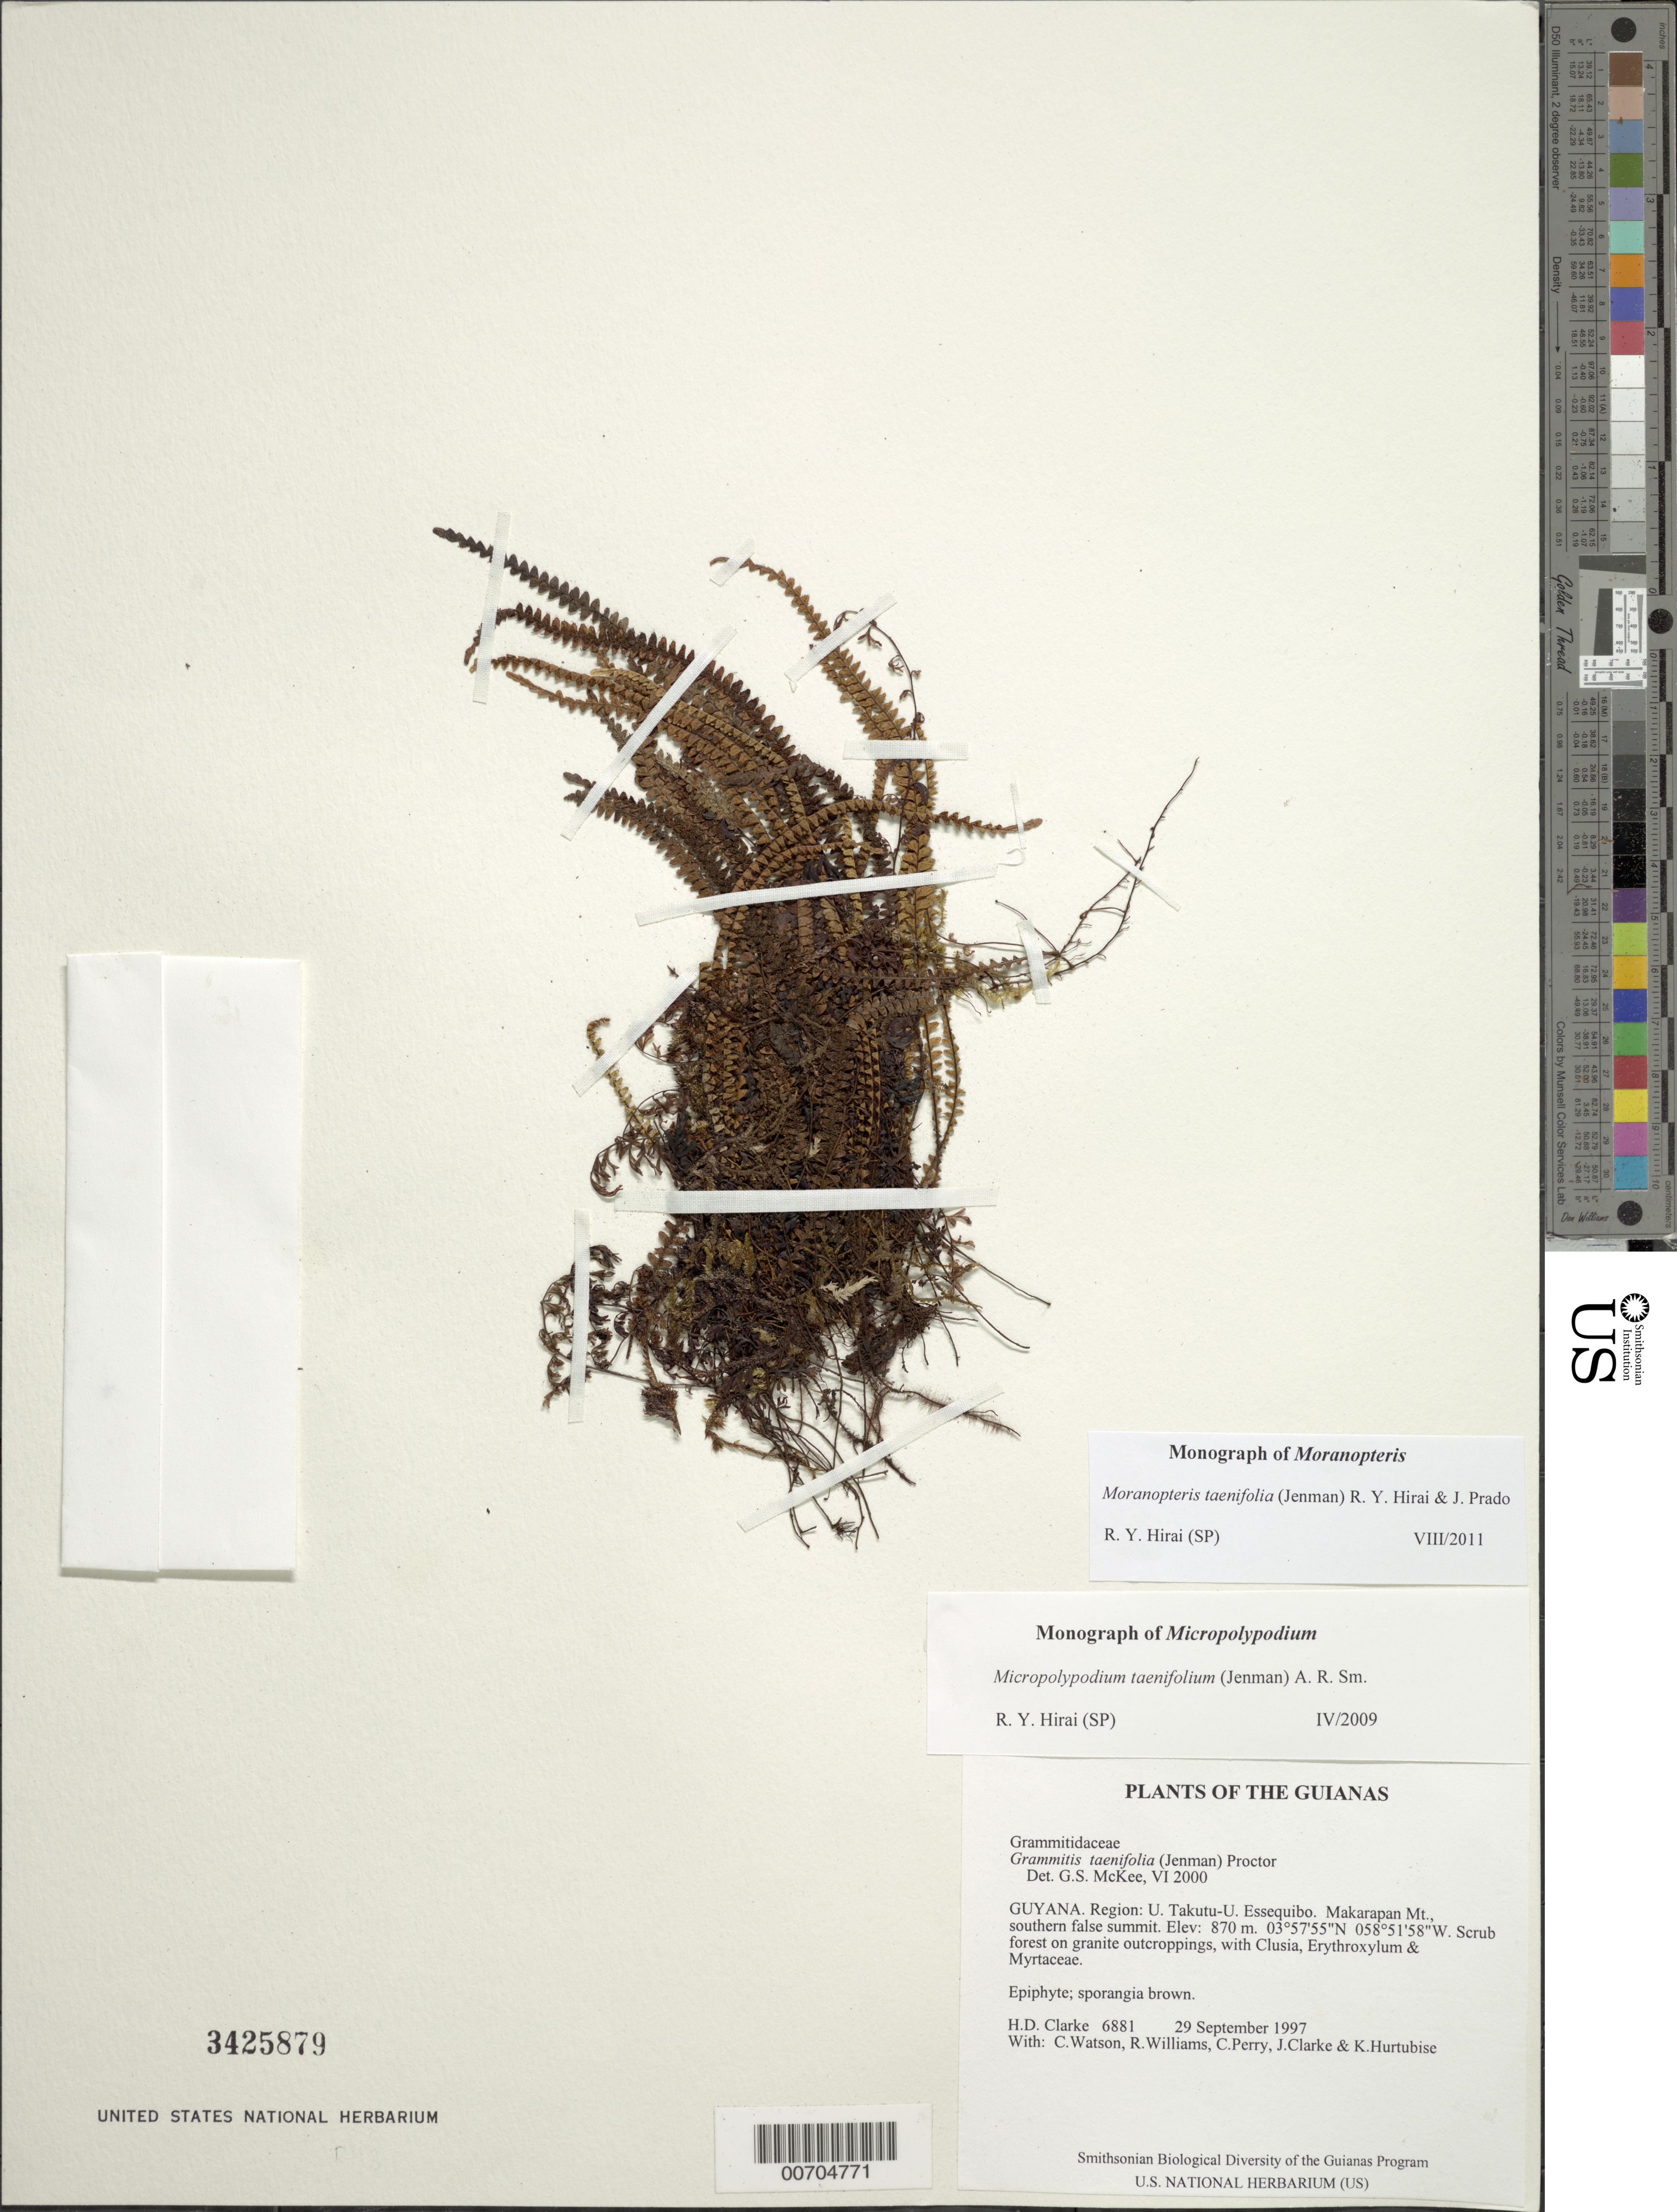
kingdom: Plantae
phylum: Tracheophyta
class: Polypodiopsida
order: Polypodiales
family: Polypodiaceae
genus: Moranopteris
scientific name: Moranopteris taenifolia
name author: (Jenman) R. Y. Hirai & J. Prado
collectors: H. D. Clarke, C. Watson, R. Williams, C. Perry, J. Clarke & K. Hurtubise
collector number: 6881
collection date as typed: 29 September 1997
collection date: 1997-09-29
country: Guyana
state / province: U. Takutu-U. Essequibo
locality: Makarapan Mt., southern false summit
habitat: Scrub forest on granite outcroppings, with Clusia, Erythroxylum & Myrtaceae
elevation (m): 870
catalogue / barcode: US 3425879